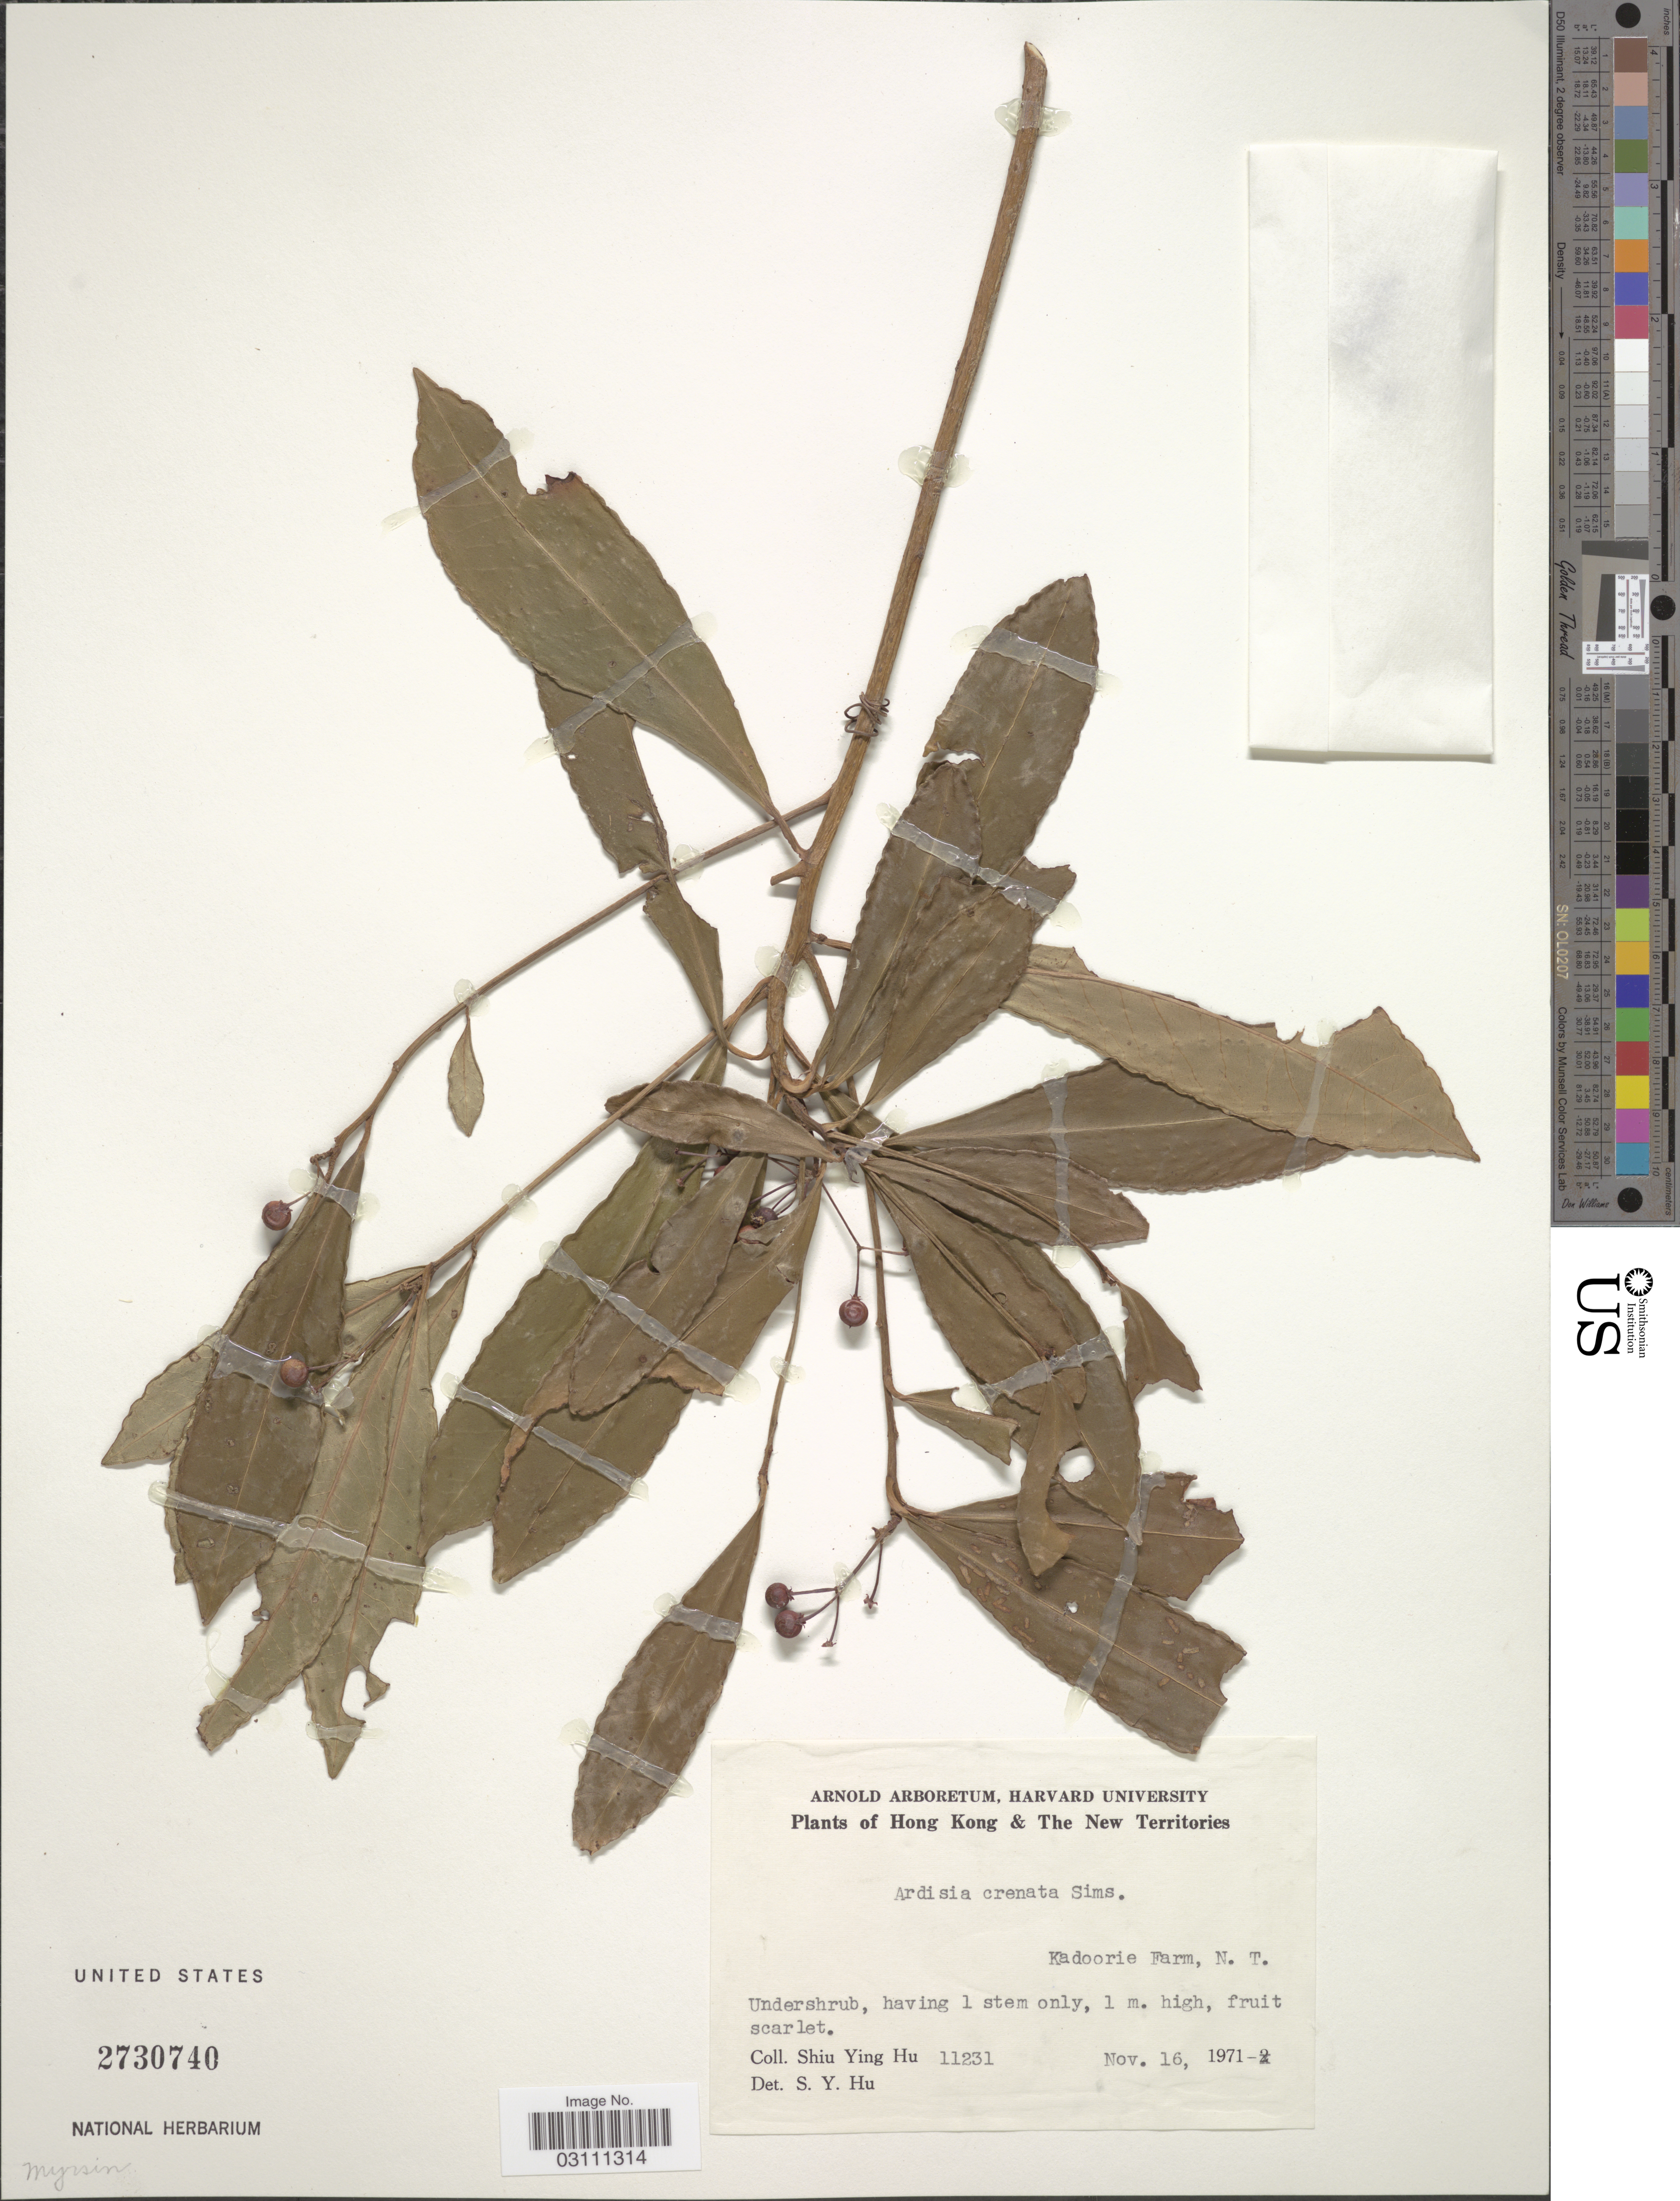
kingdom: Plantae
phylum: Tracheophyta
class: Magnoliopsida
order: Ericales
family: Primulaceae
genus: Ardisia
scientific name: Ardisia crenata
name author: Sims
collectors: S. Y. Hu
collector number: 11231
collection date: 1971-11-16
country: China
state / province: Hong Kong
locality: The New Territories. Kadoorie Farm, N. T.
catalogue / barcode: US 2730740